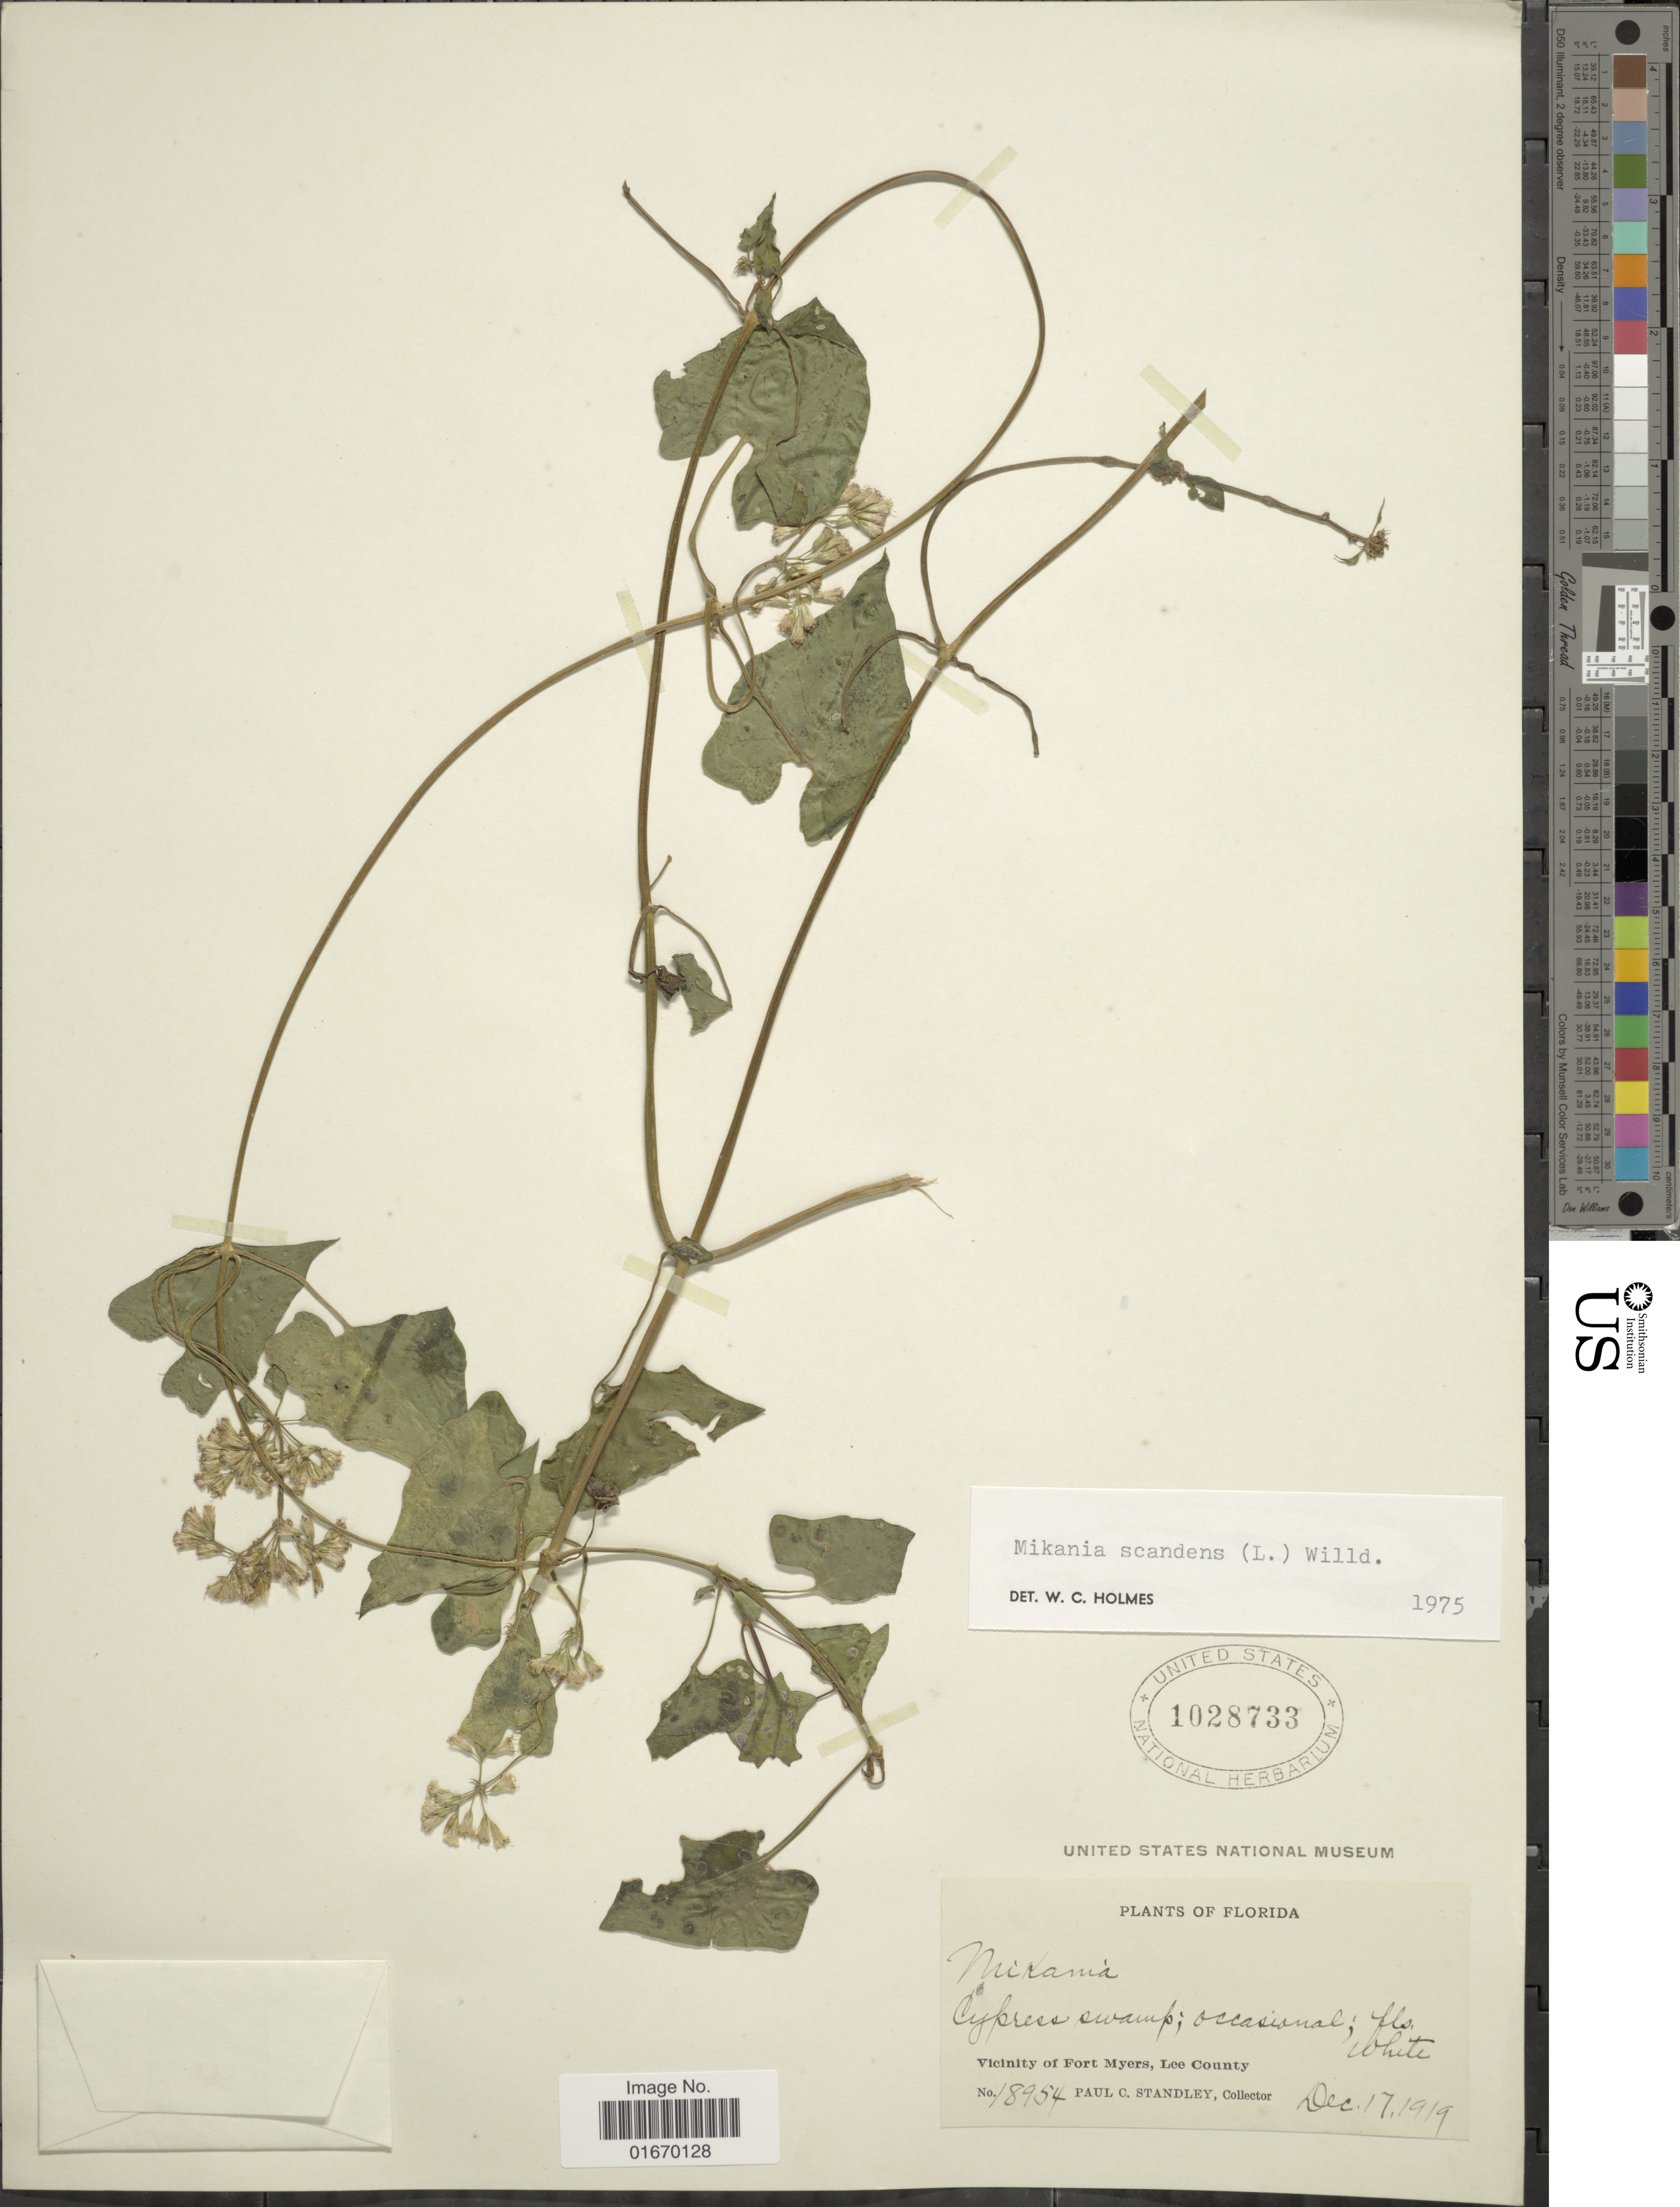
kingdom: Plantae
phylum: Tracheophyta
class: Magnoliopsida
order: Asterales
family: Asteraceae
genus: Mikania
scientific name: Mikania scandens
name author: (L.) Willd.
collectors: P. C. Standley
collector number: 18954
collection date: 1919-12-17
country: United States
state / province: Florida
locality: Vicinity of Fort Myers, Lee County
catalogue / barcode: US 1028733